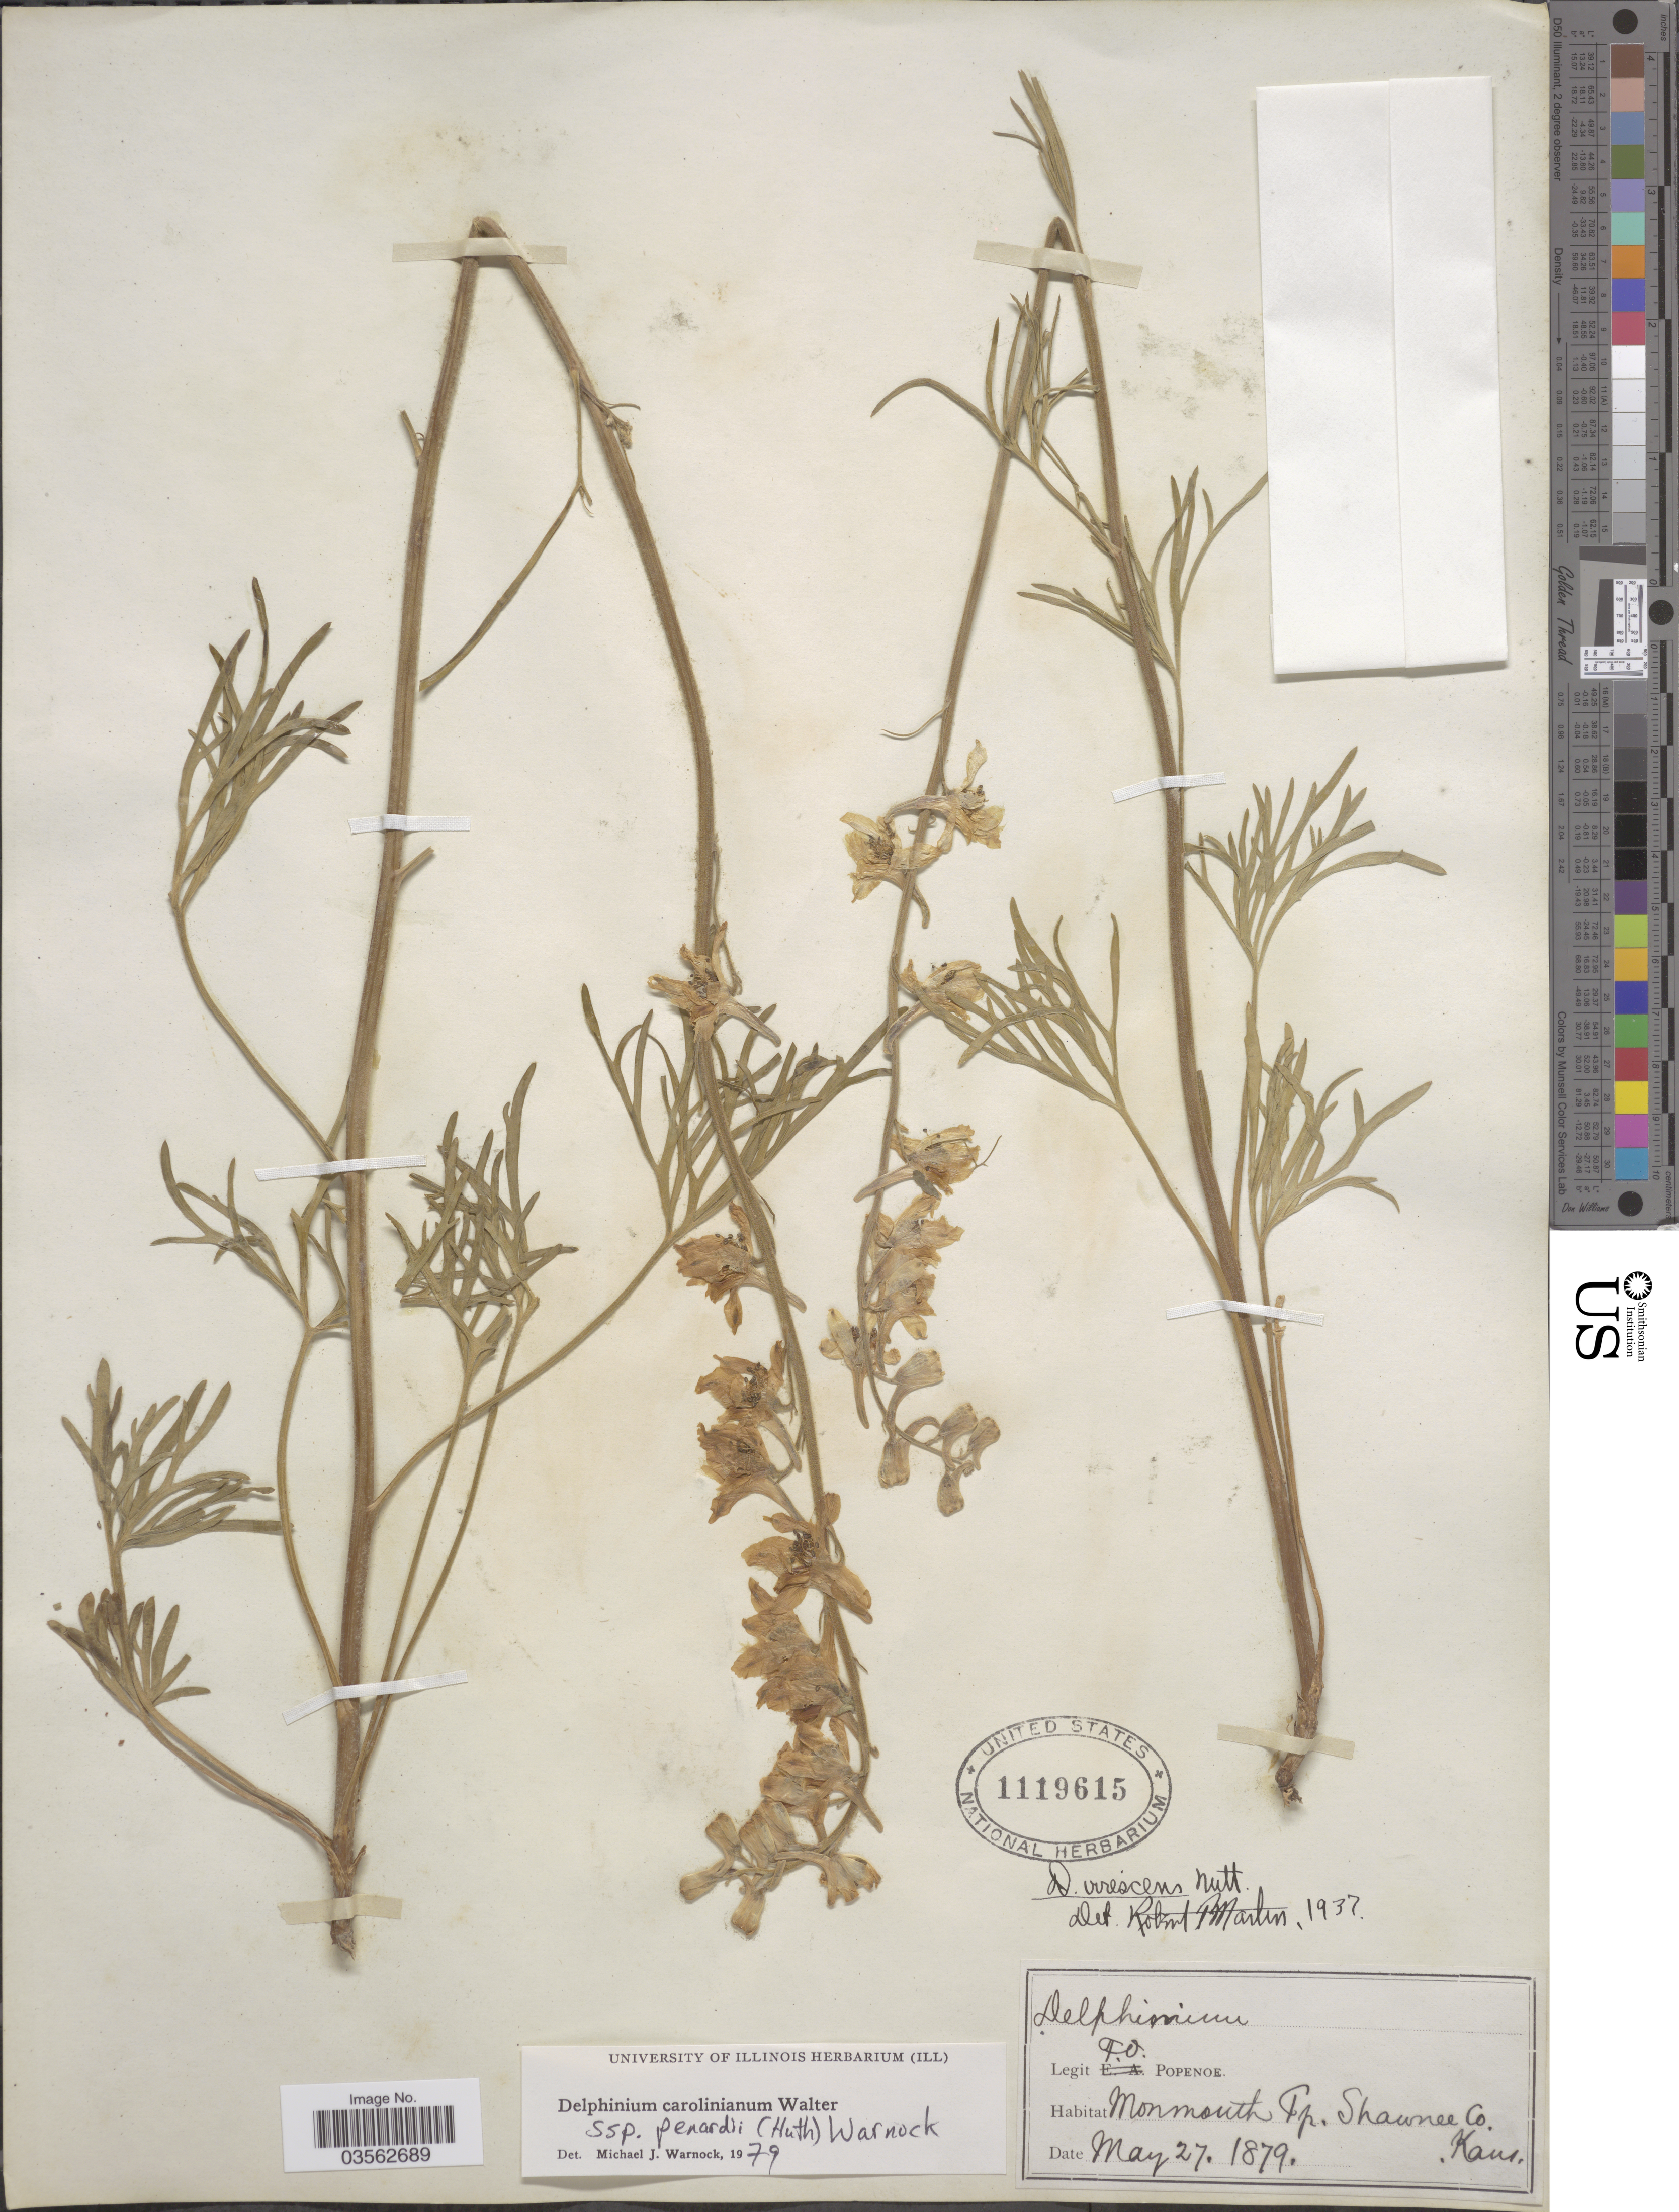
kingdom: Plantae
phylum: Tracheophyta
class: Magnoliopsida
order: Ranunculales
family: Ranunculaceae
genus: Delphinium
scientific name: Delphinium carolinianum subsp. penardii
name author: (Huth) M.J. Warnock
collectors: F. Popenoe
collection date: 1879-05-27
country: United States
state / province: Kansas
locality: Monmouth Tp. Shawnee Co.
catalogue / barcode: US 1119615